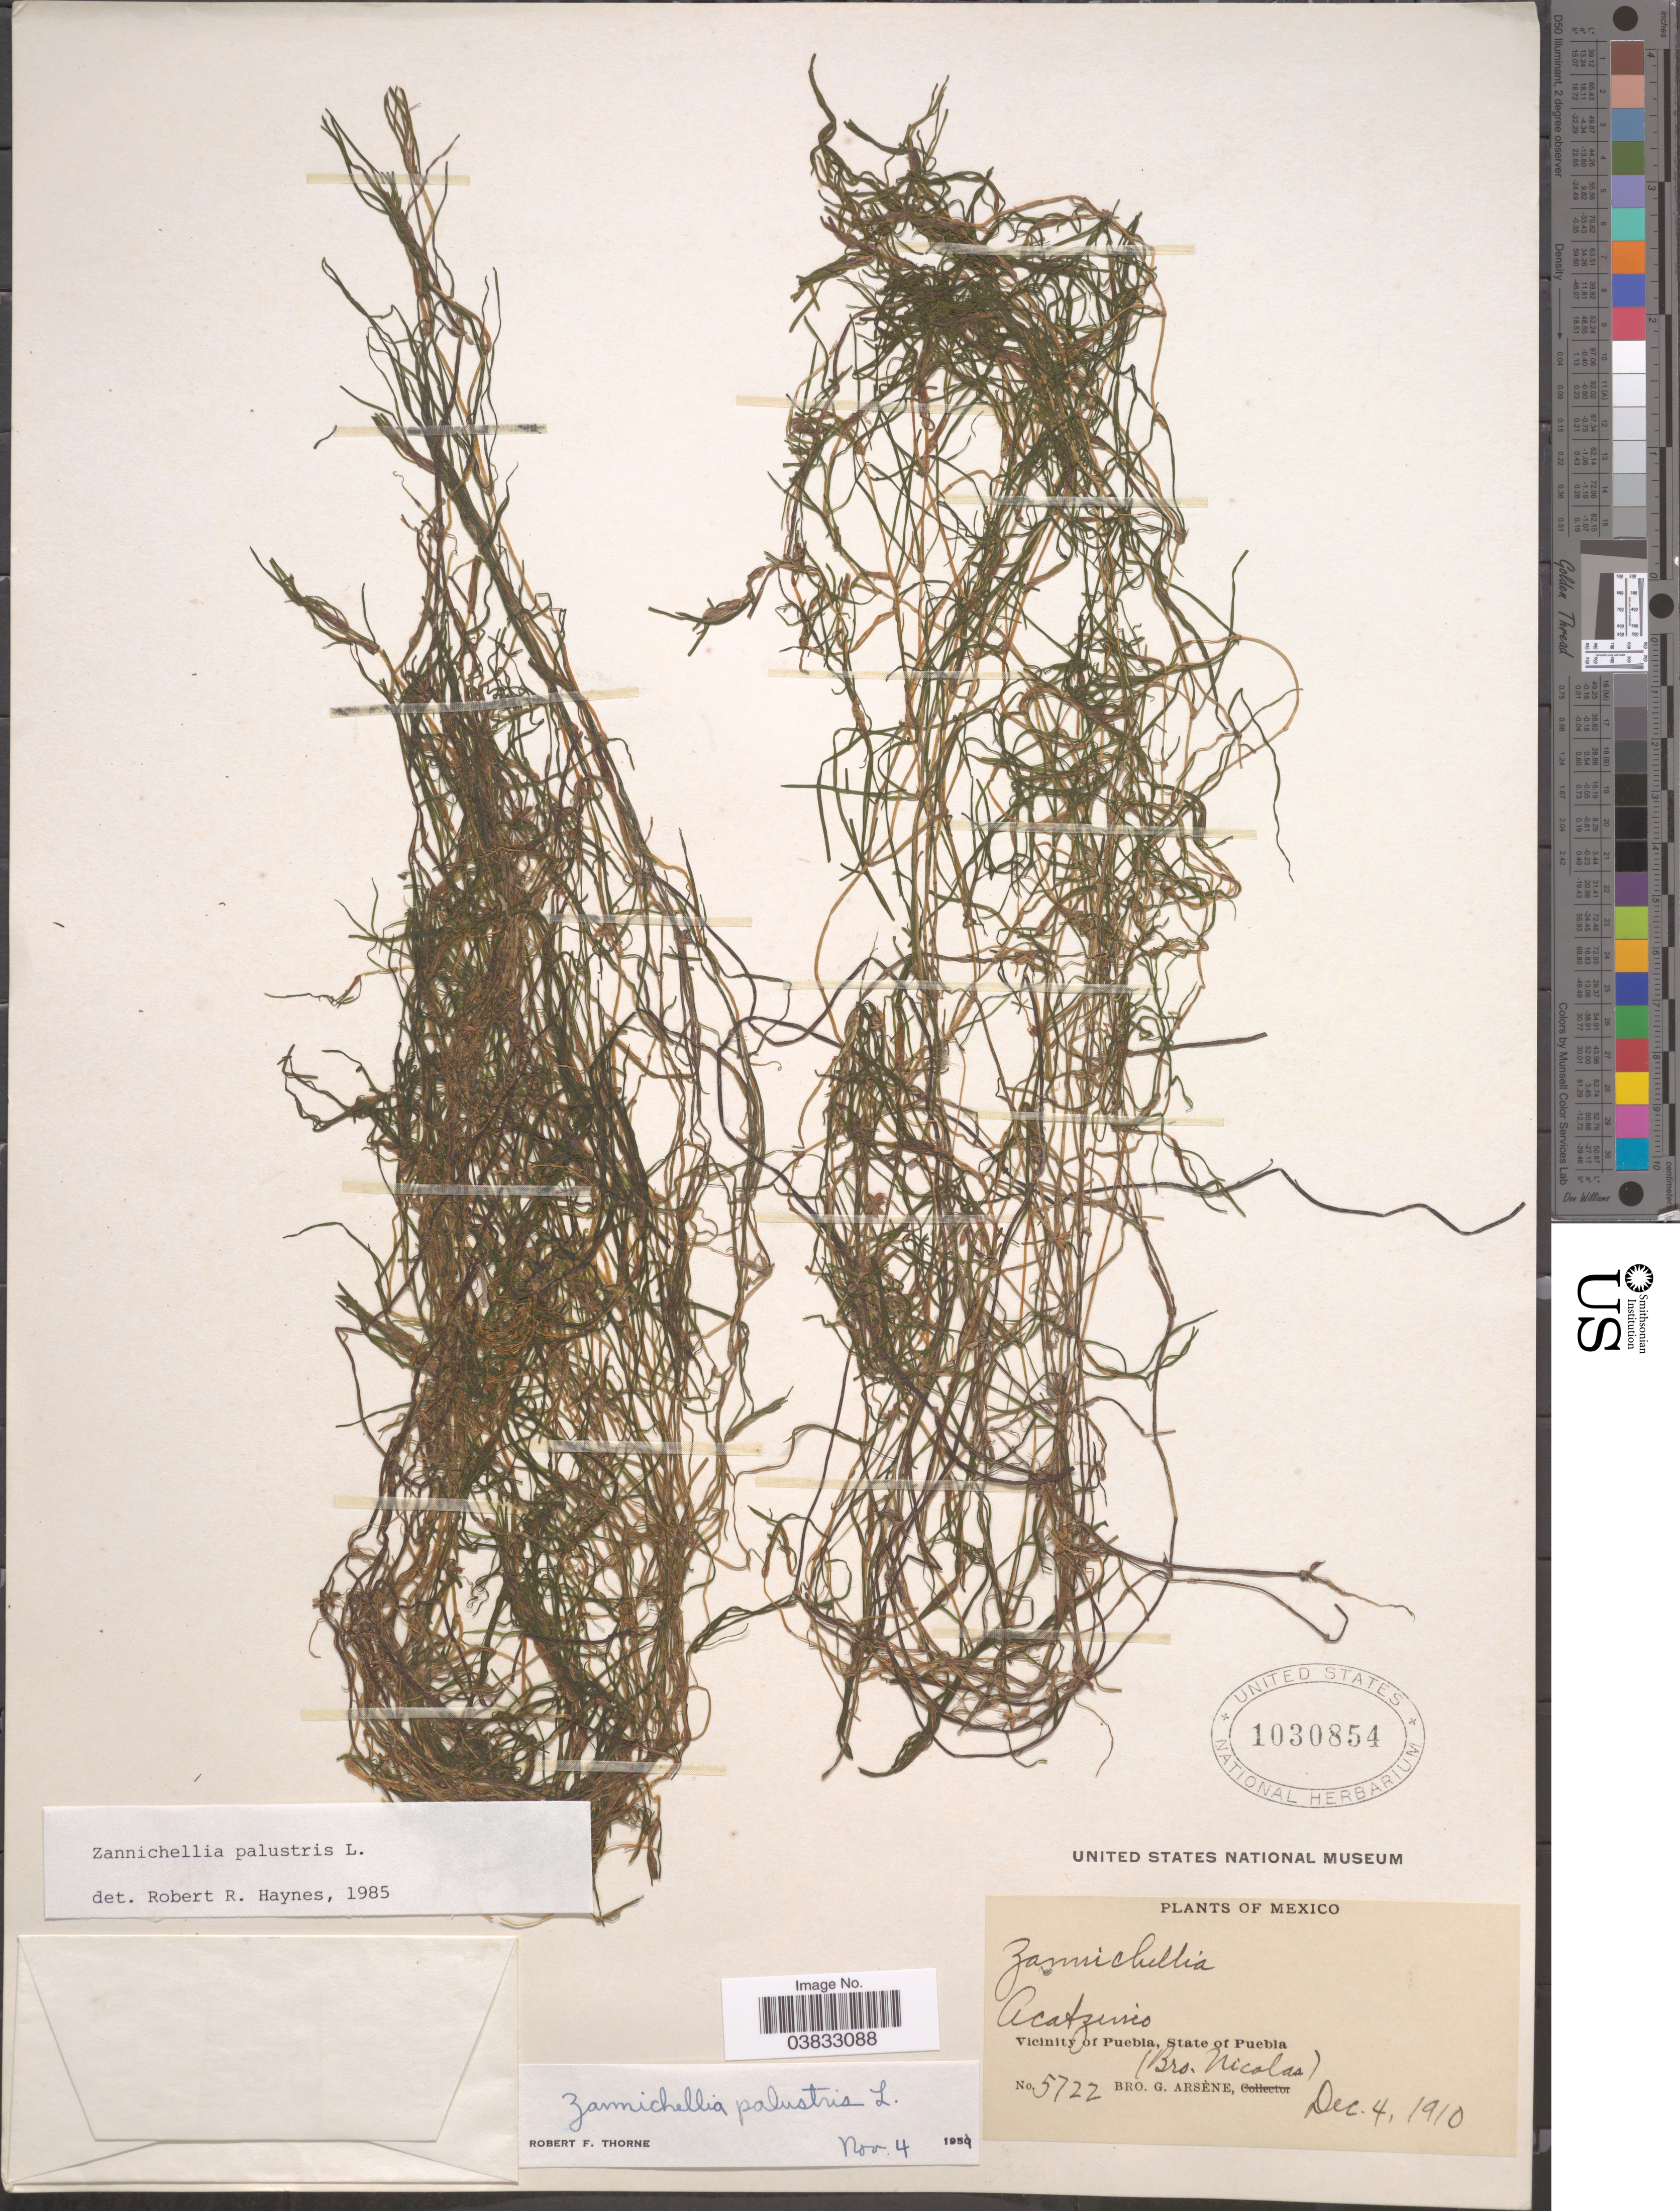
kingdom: Plantae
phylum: Tracheophyta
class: Liliopsida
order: Alismatales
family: Potamogetonaceae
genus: Zannichellia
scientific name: Zannichellia palustris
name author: L.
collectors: Bro. G. Arsène & B. Nicolas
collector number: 5722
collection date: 1910-12-04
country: Mexico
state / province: Puebla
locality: Acatzenio. Vicinity of Puebla.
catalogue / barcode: US 1030854